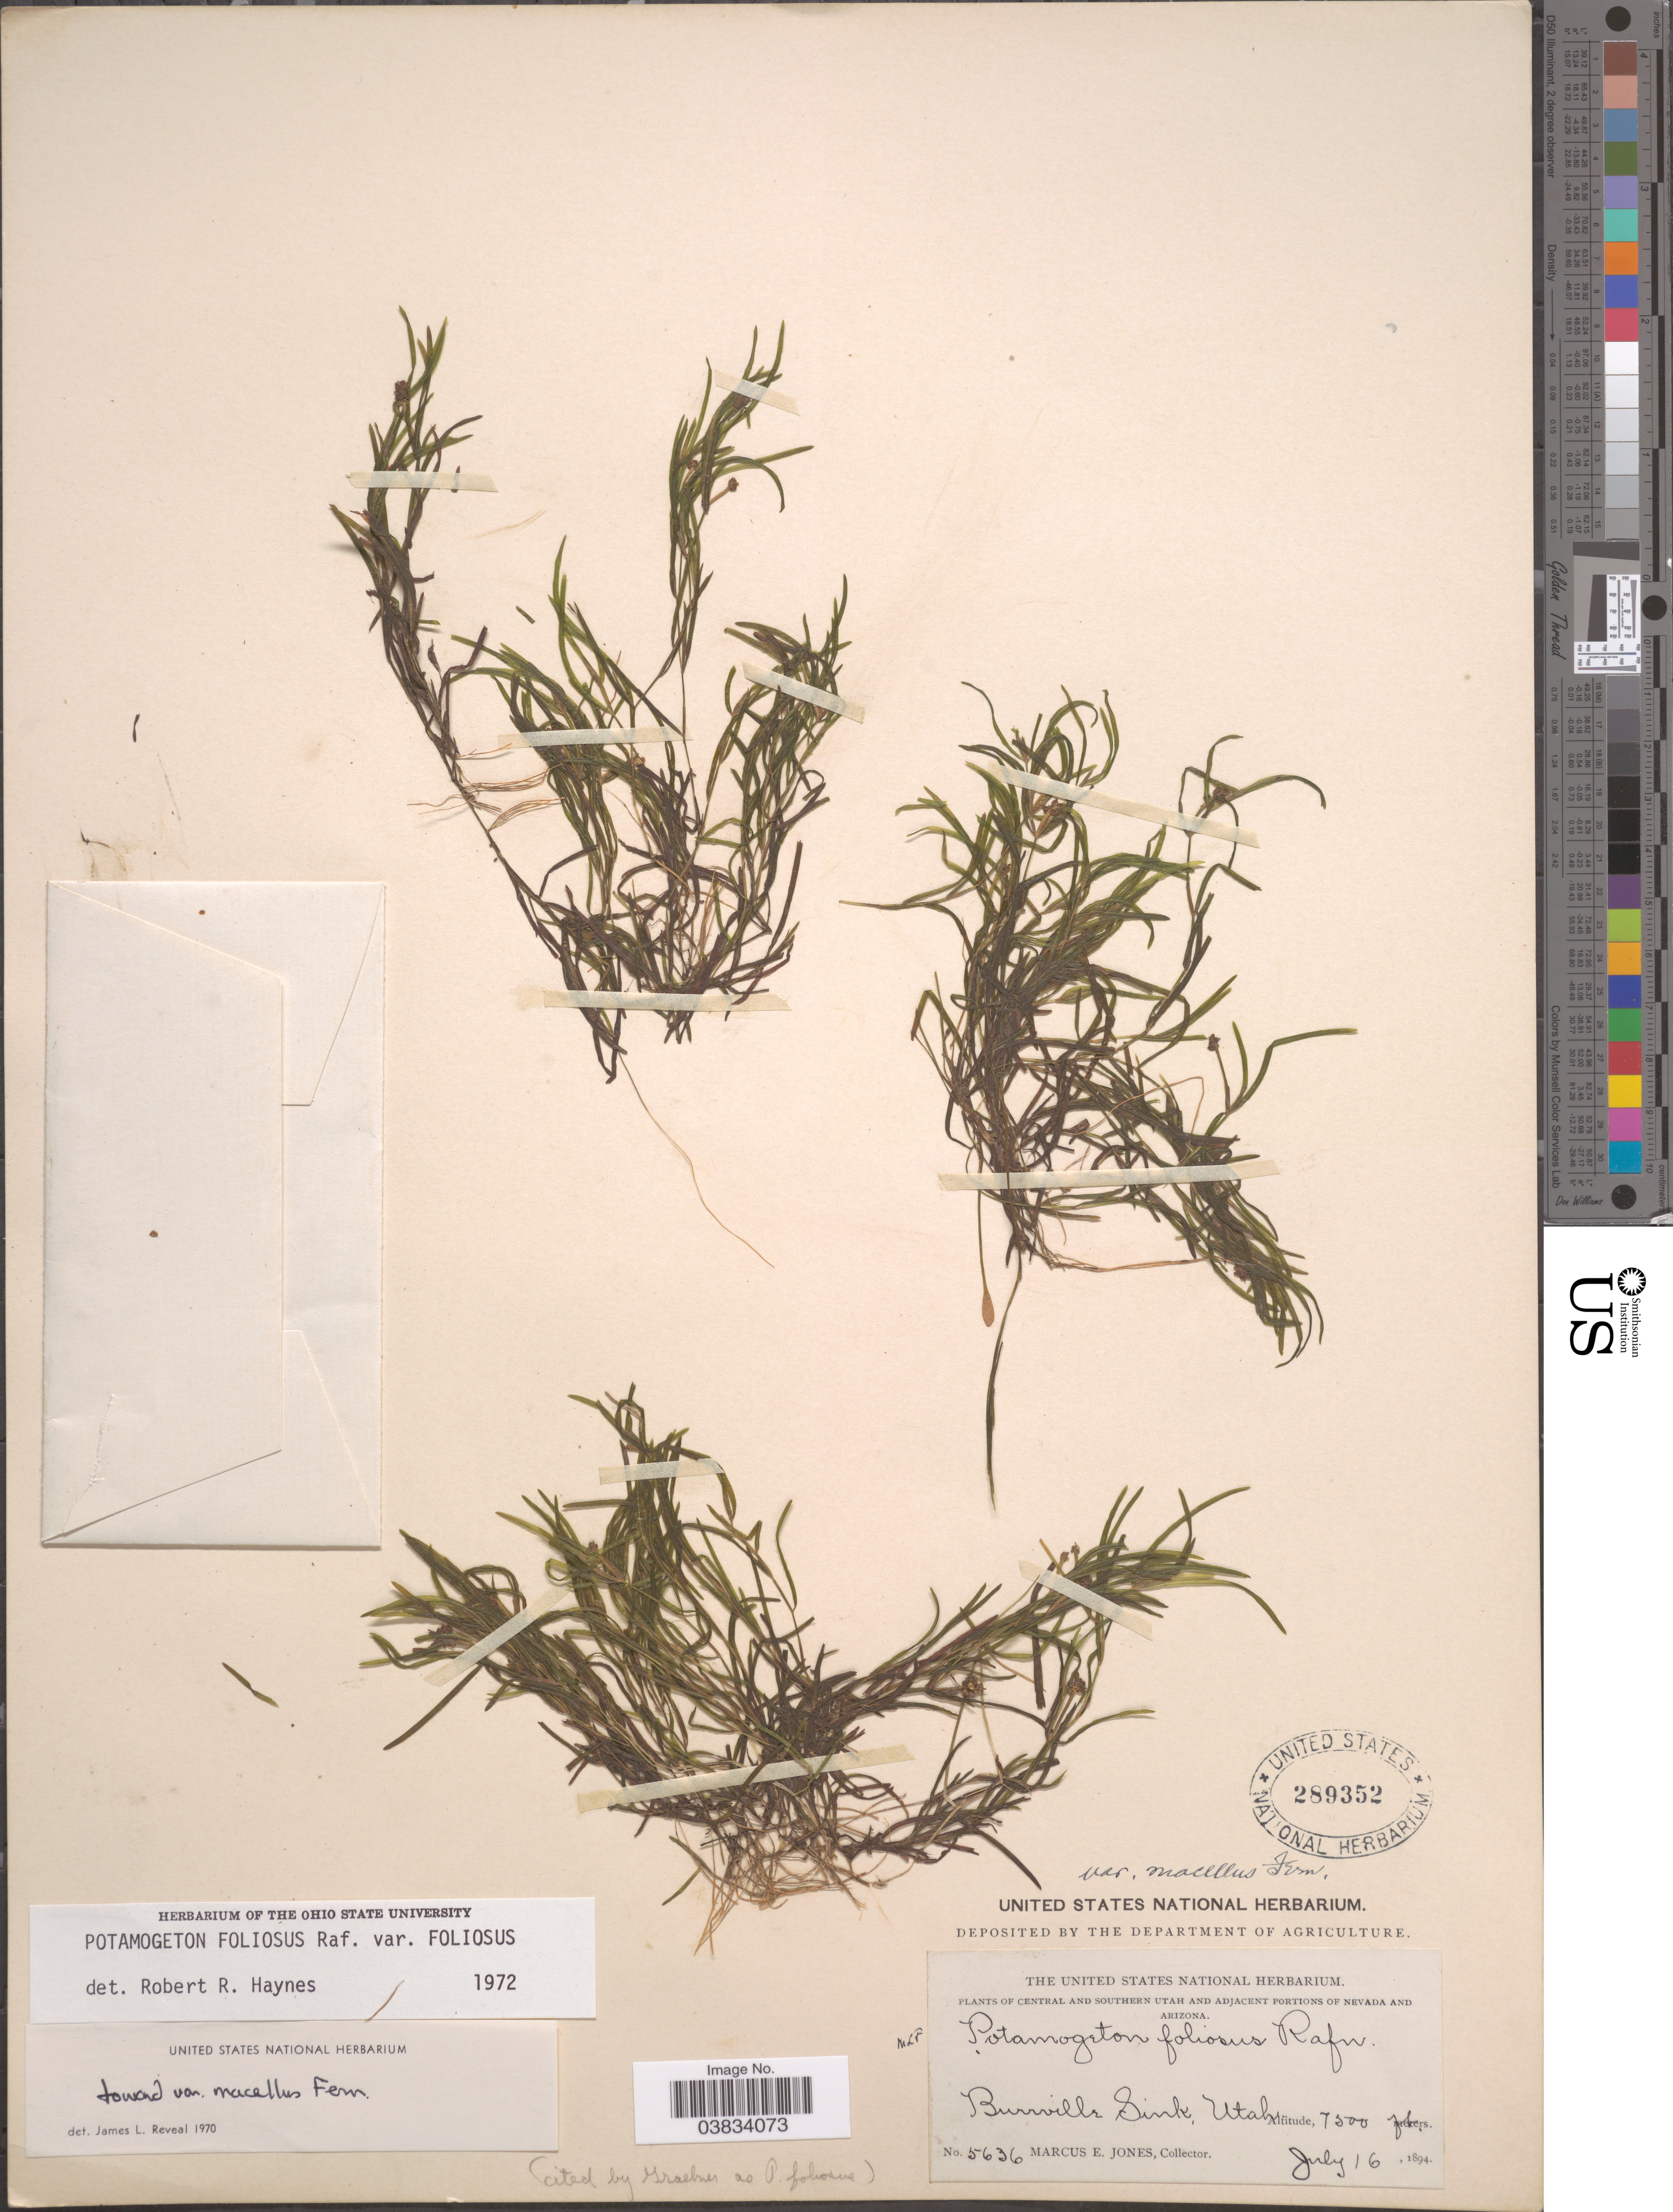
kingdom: Plantae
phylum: Tracheophyta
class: Liliopsida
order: Alismatales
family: Potamogetonaceae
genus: Potamogeton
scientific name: Potamogeton foliosus var. foliosus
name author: Raf.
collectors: M. E. Jones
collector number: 5636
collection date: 1894-07-16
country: United States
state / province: Utah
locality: Central and Southern Utah. Burrville Sink.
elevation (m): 2286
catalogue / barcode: US 289352